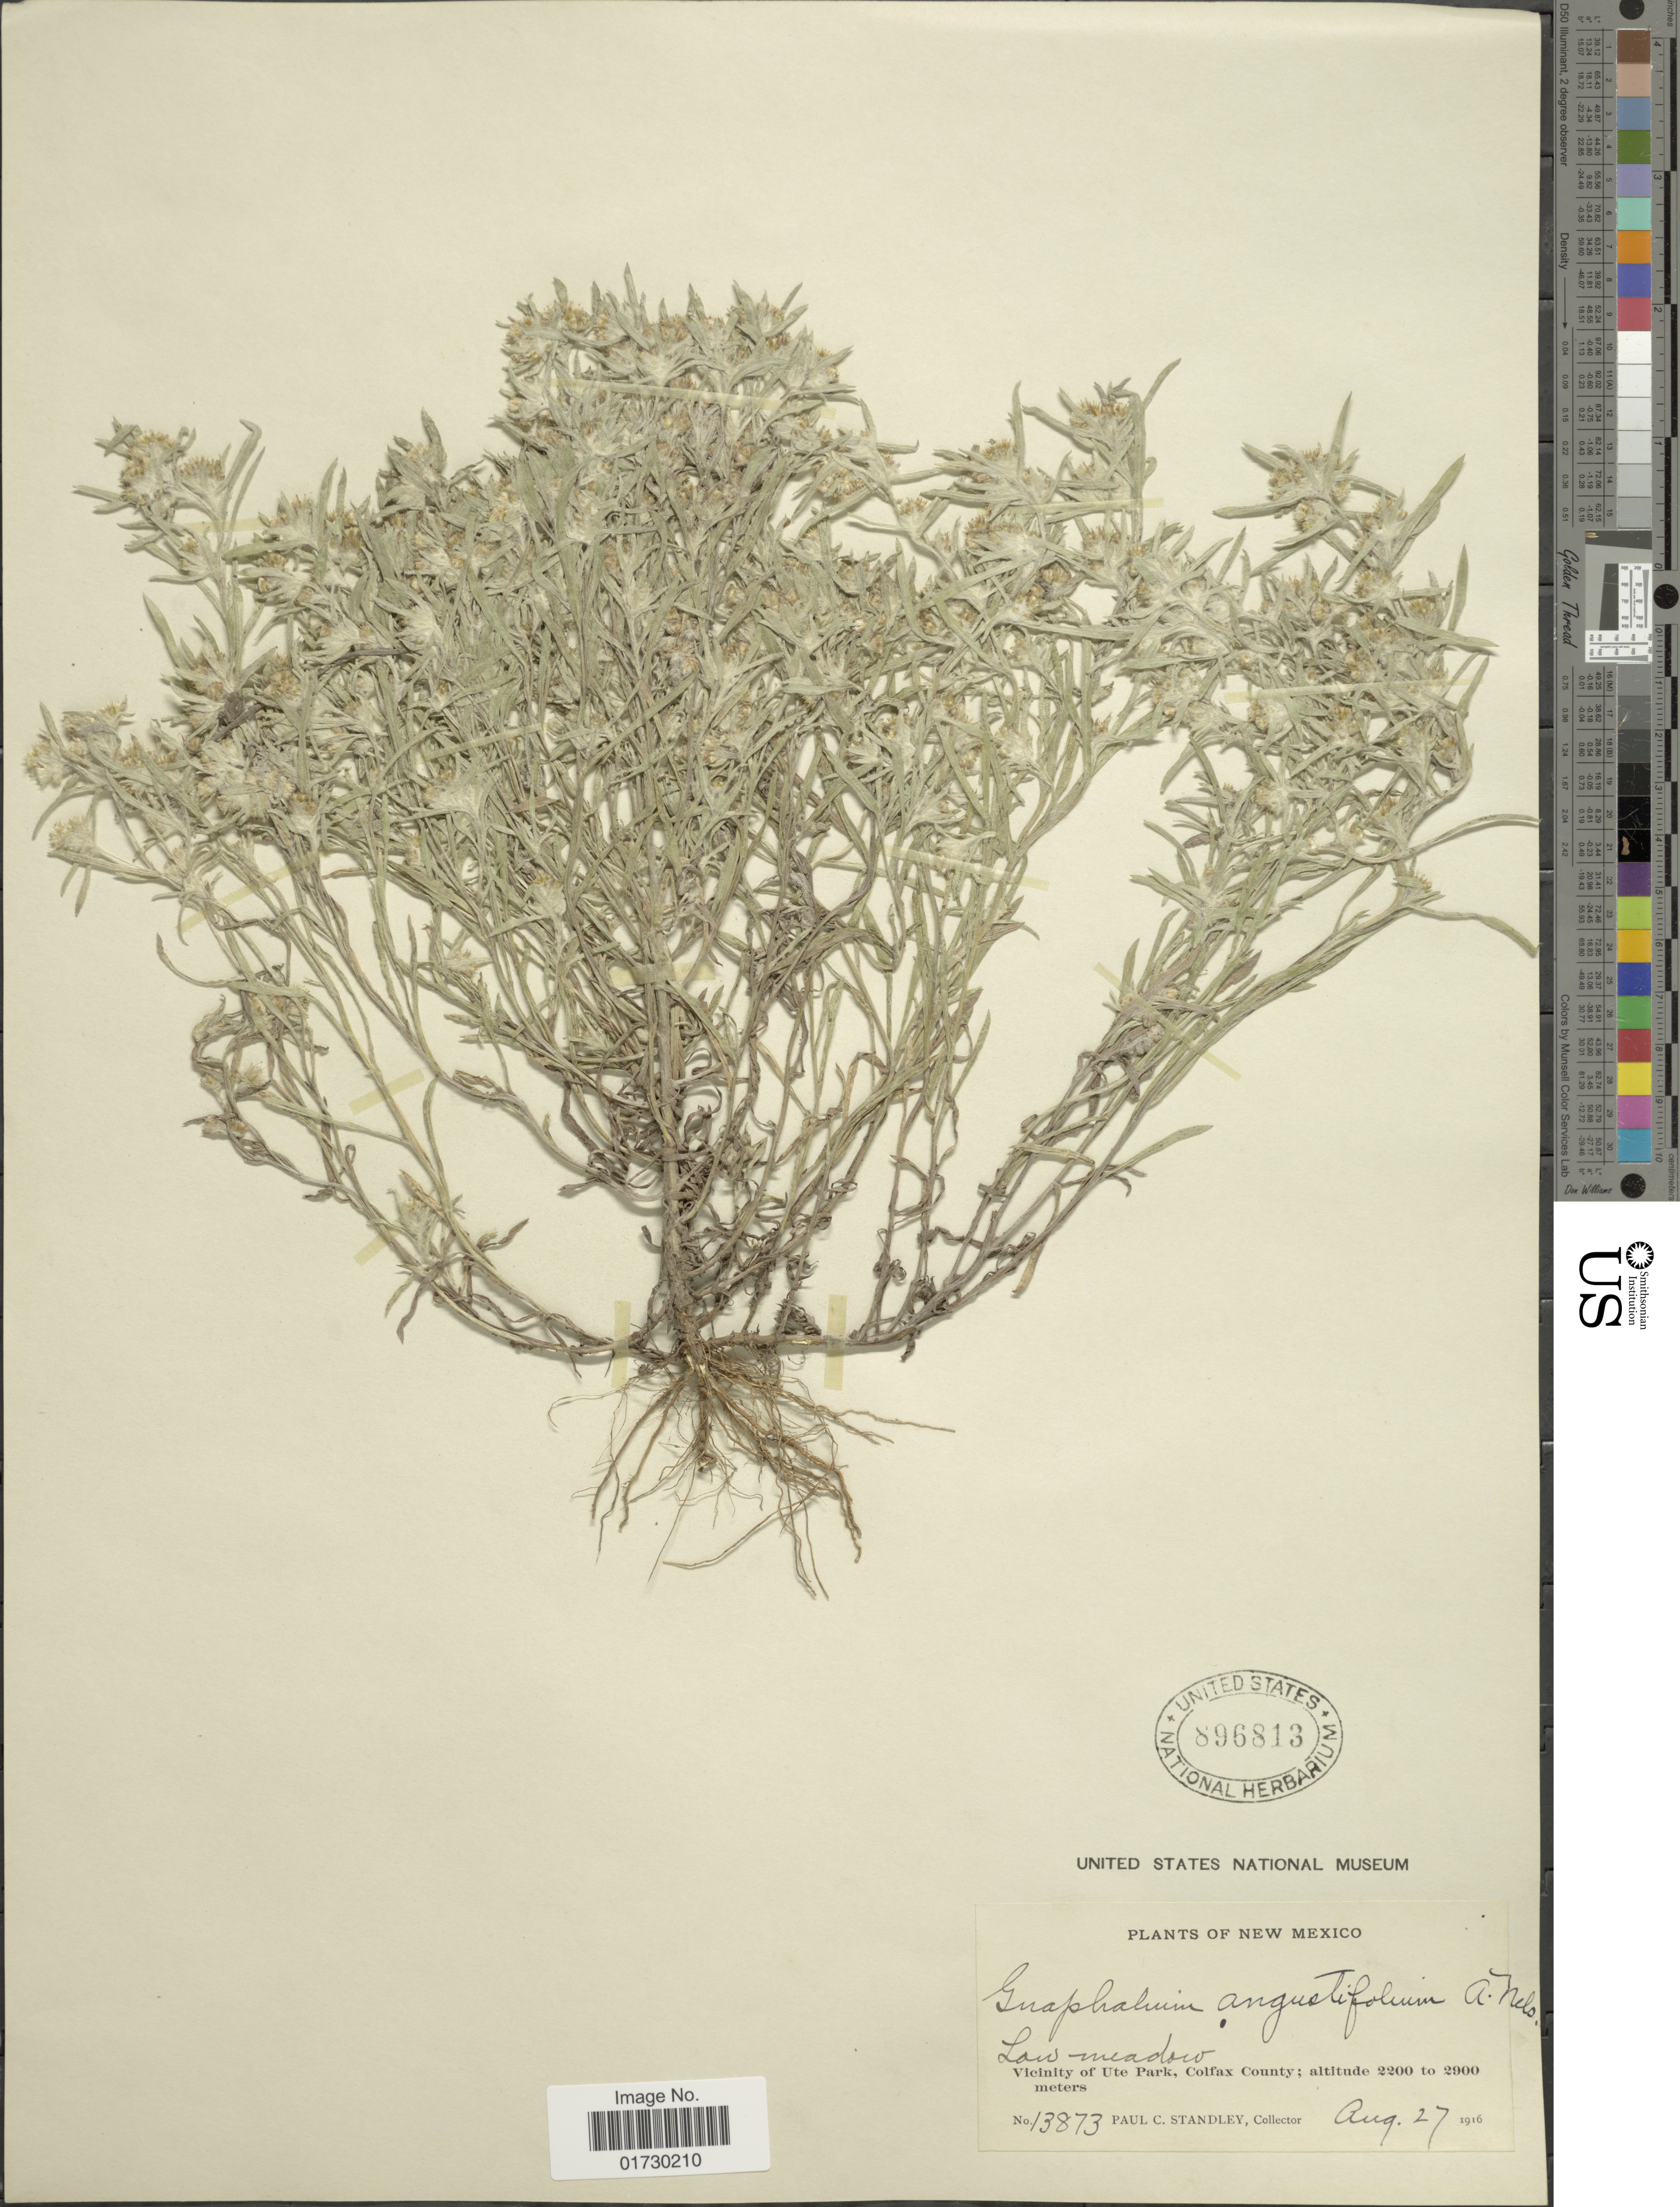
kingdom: Plantae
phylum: Tracheophyta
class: Magnoliopsida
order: Asterales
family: Asteraceae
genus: Antennaria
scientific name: Antennaria angustifolia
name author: Rydb.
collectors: P. C. Standley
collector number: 13873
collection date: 1916-08-27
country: United States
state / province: New Mexico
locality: Low meadow, Vicinity of Ute Park, Colfax County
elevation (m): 2200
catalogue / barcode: US 896813